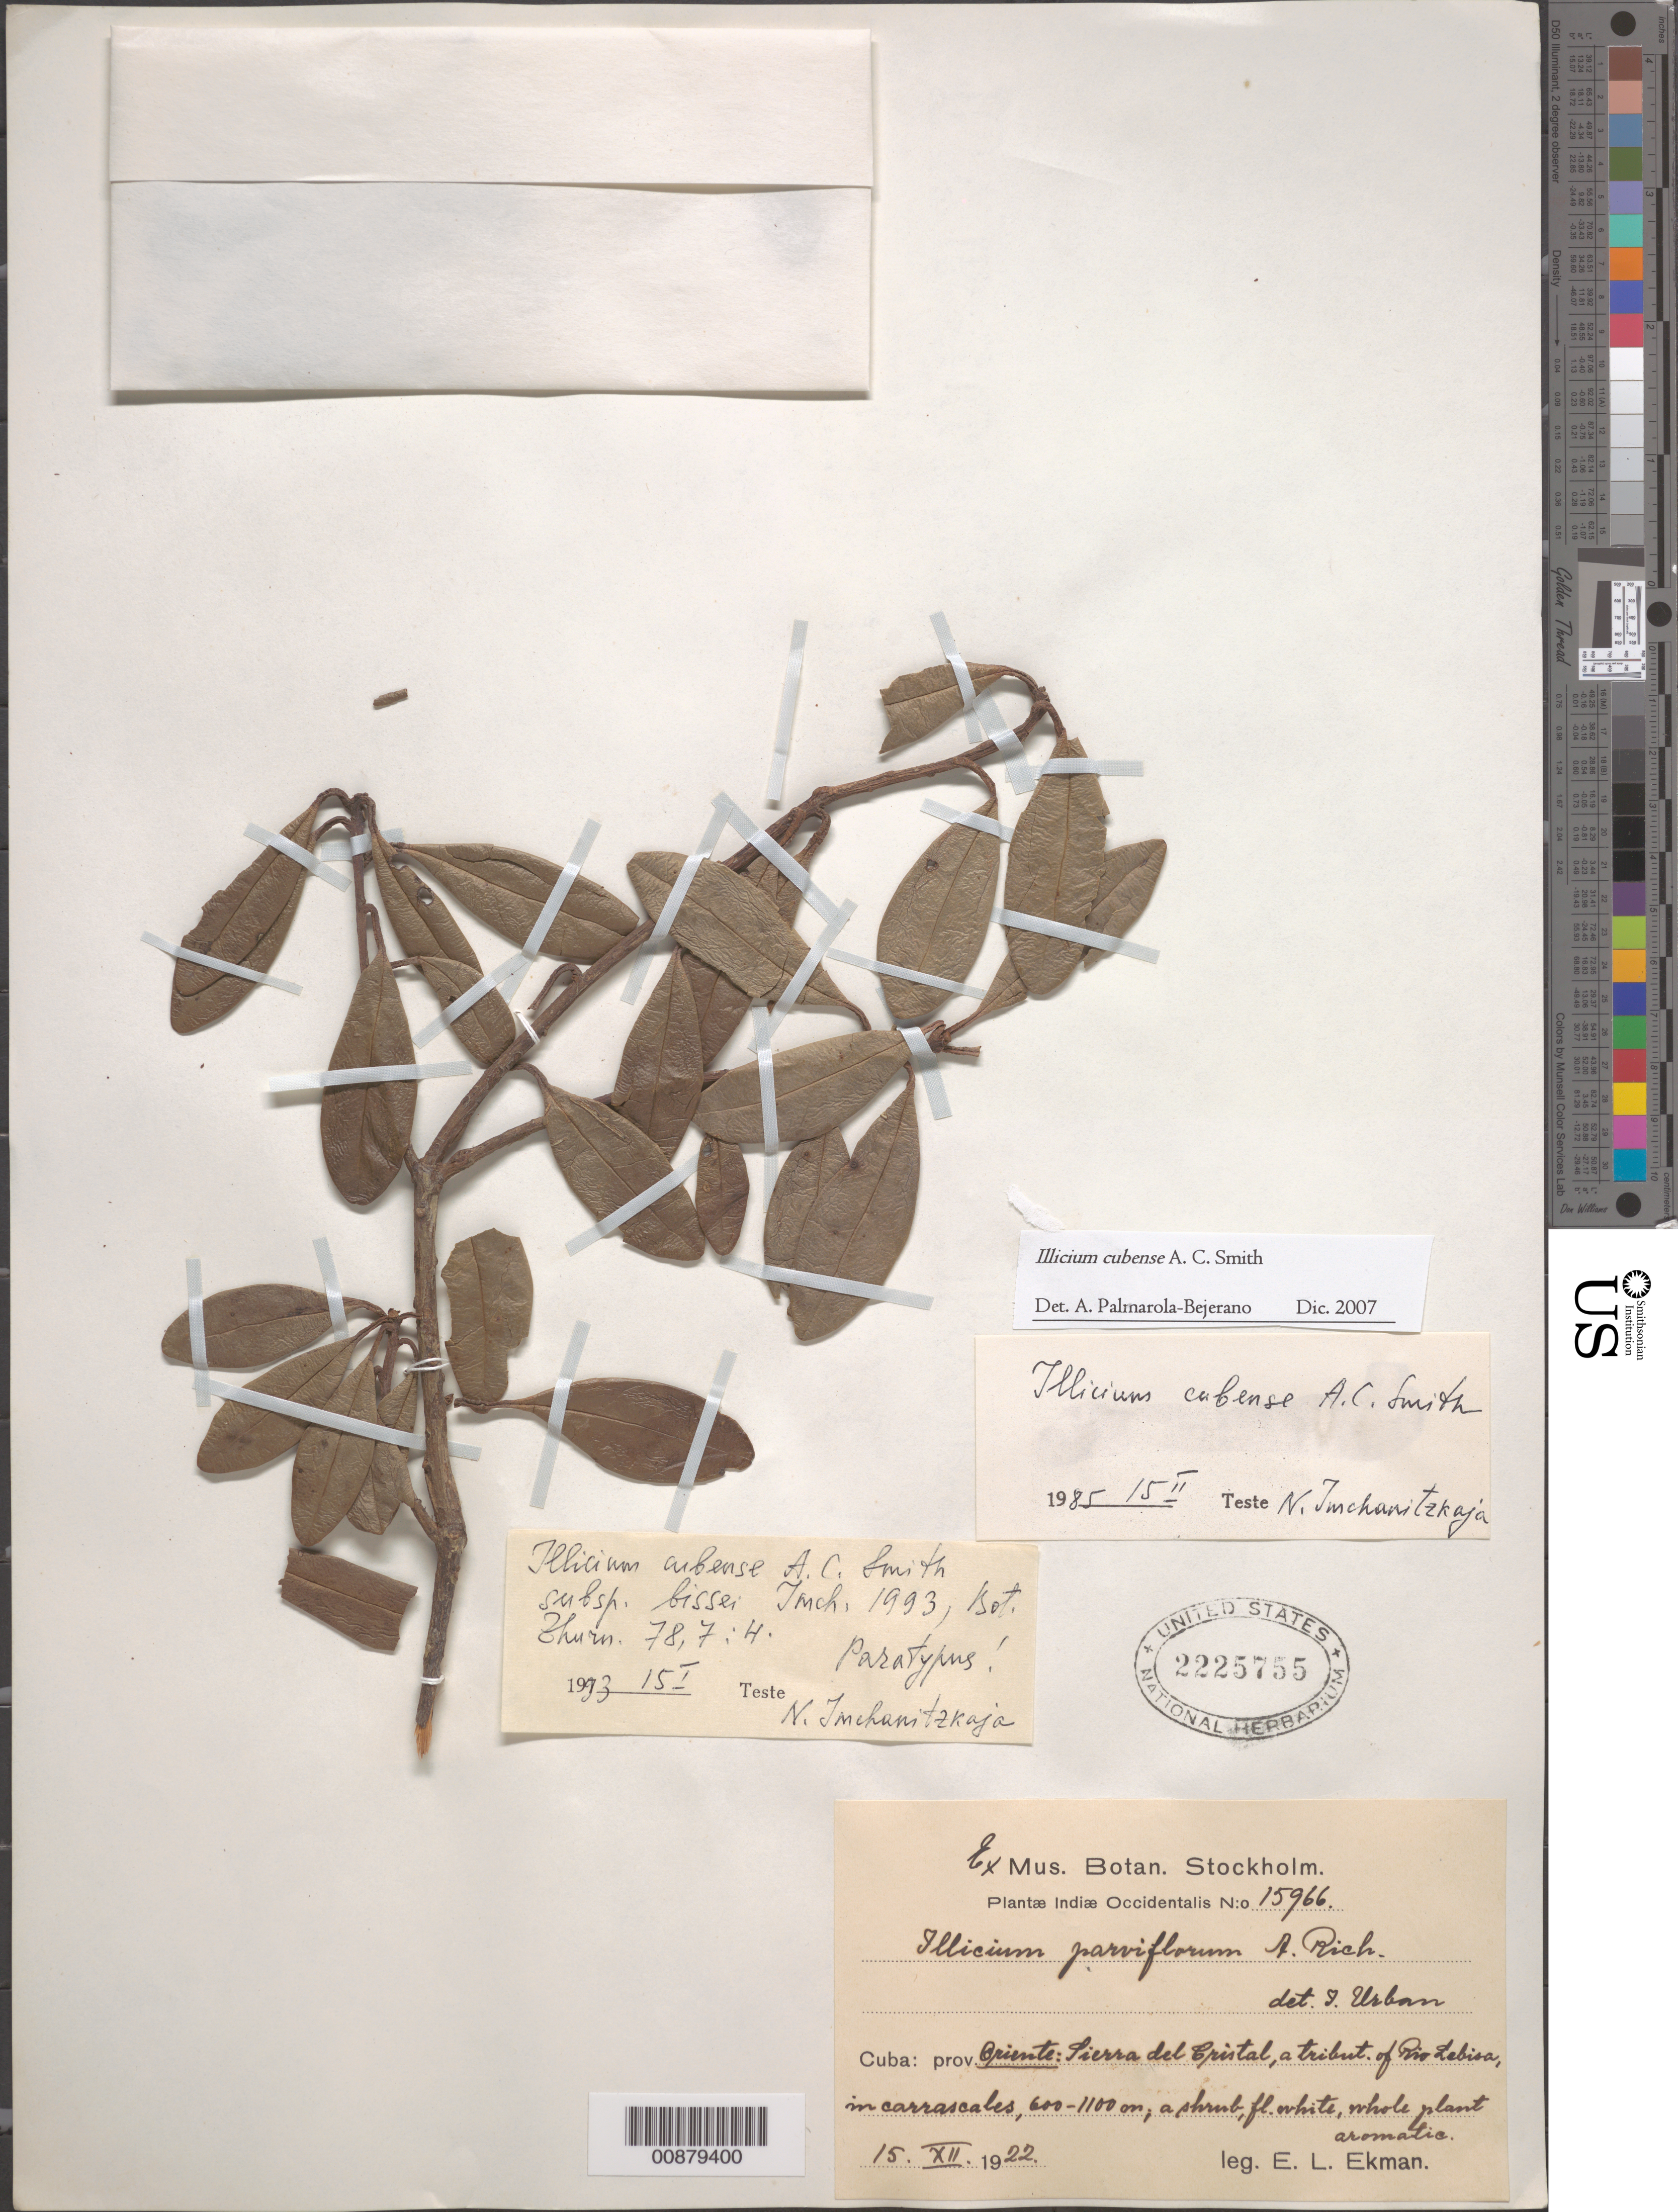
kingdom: Plantae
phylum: Tracheophyta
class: Magnoliopsida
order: Austrobaileyales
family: Schisandraceae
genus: Illicium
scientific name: Illicium cubense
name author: A.C. Sm.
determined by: Palmarola-Bejerano, A.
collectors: E. L. Ekman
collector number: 15966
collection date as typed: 15 Dec 1922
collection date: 1922-12-15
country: Cuba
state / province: Oriente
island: Cuba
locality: Sierra del Cristal, a tributary of Rio Lebisa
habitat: in carrascales.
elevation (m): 600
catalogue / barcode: US 2225755